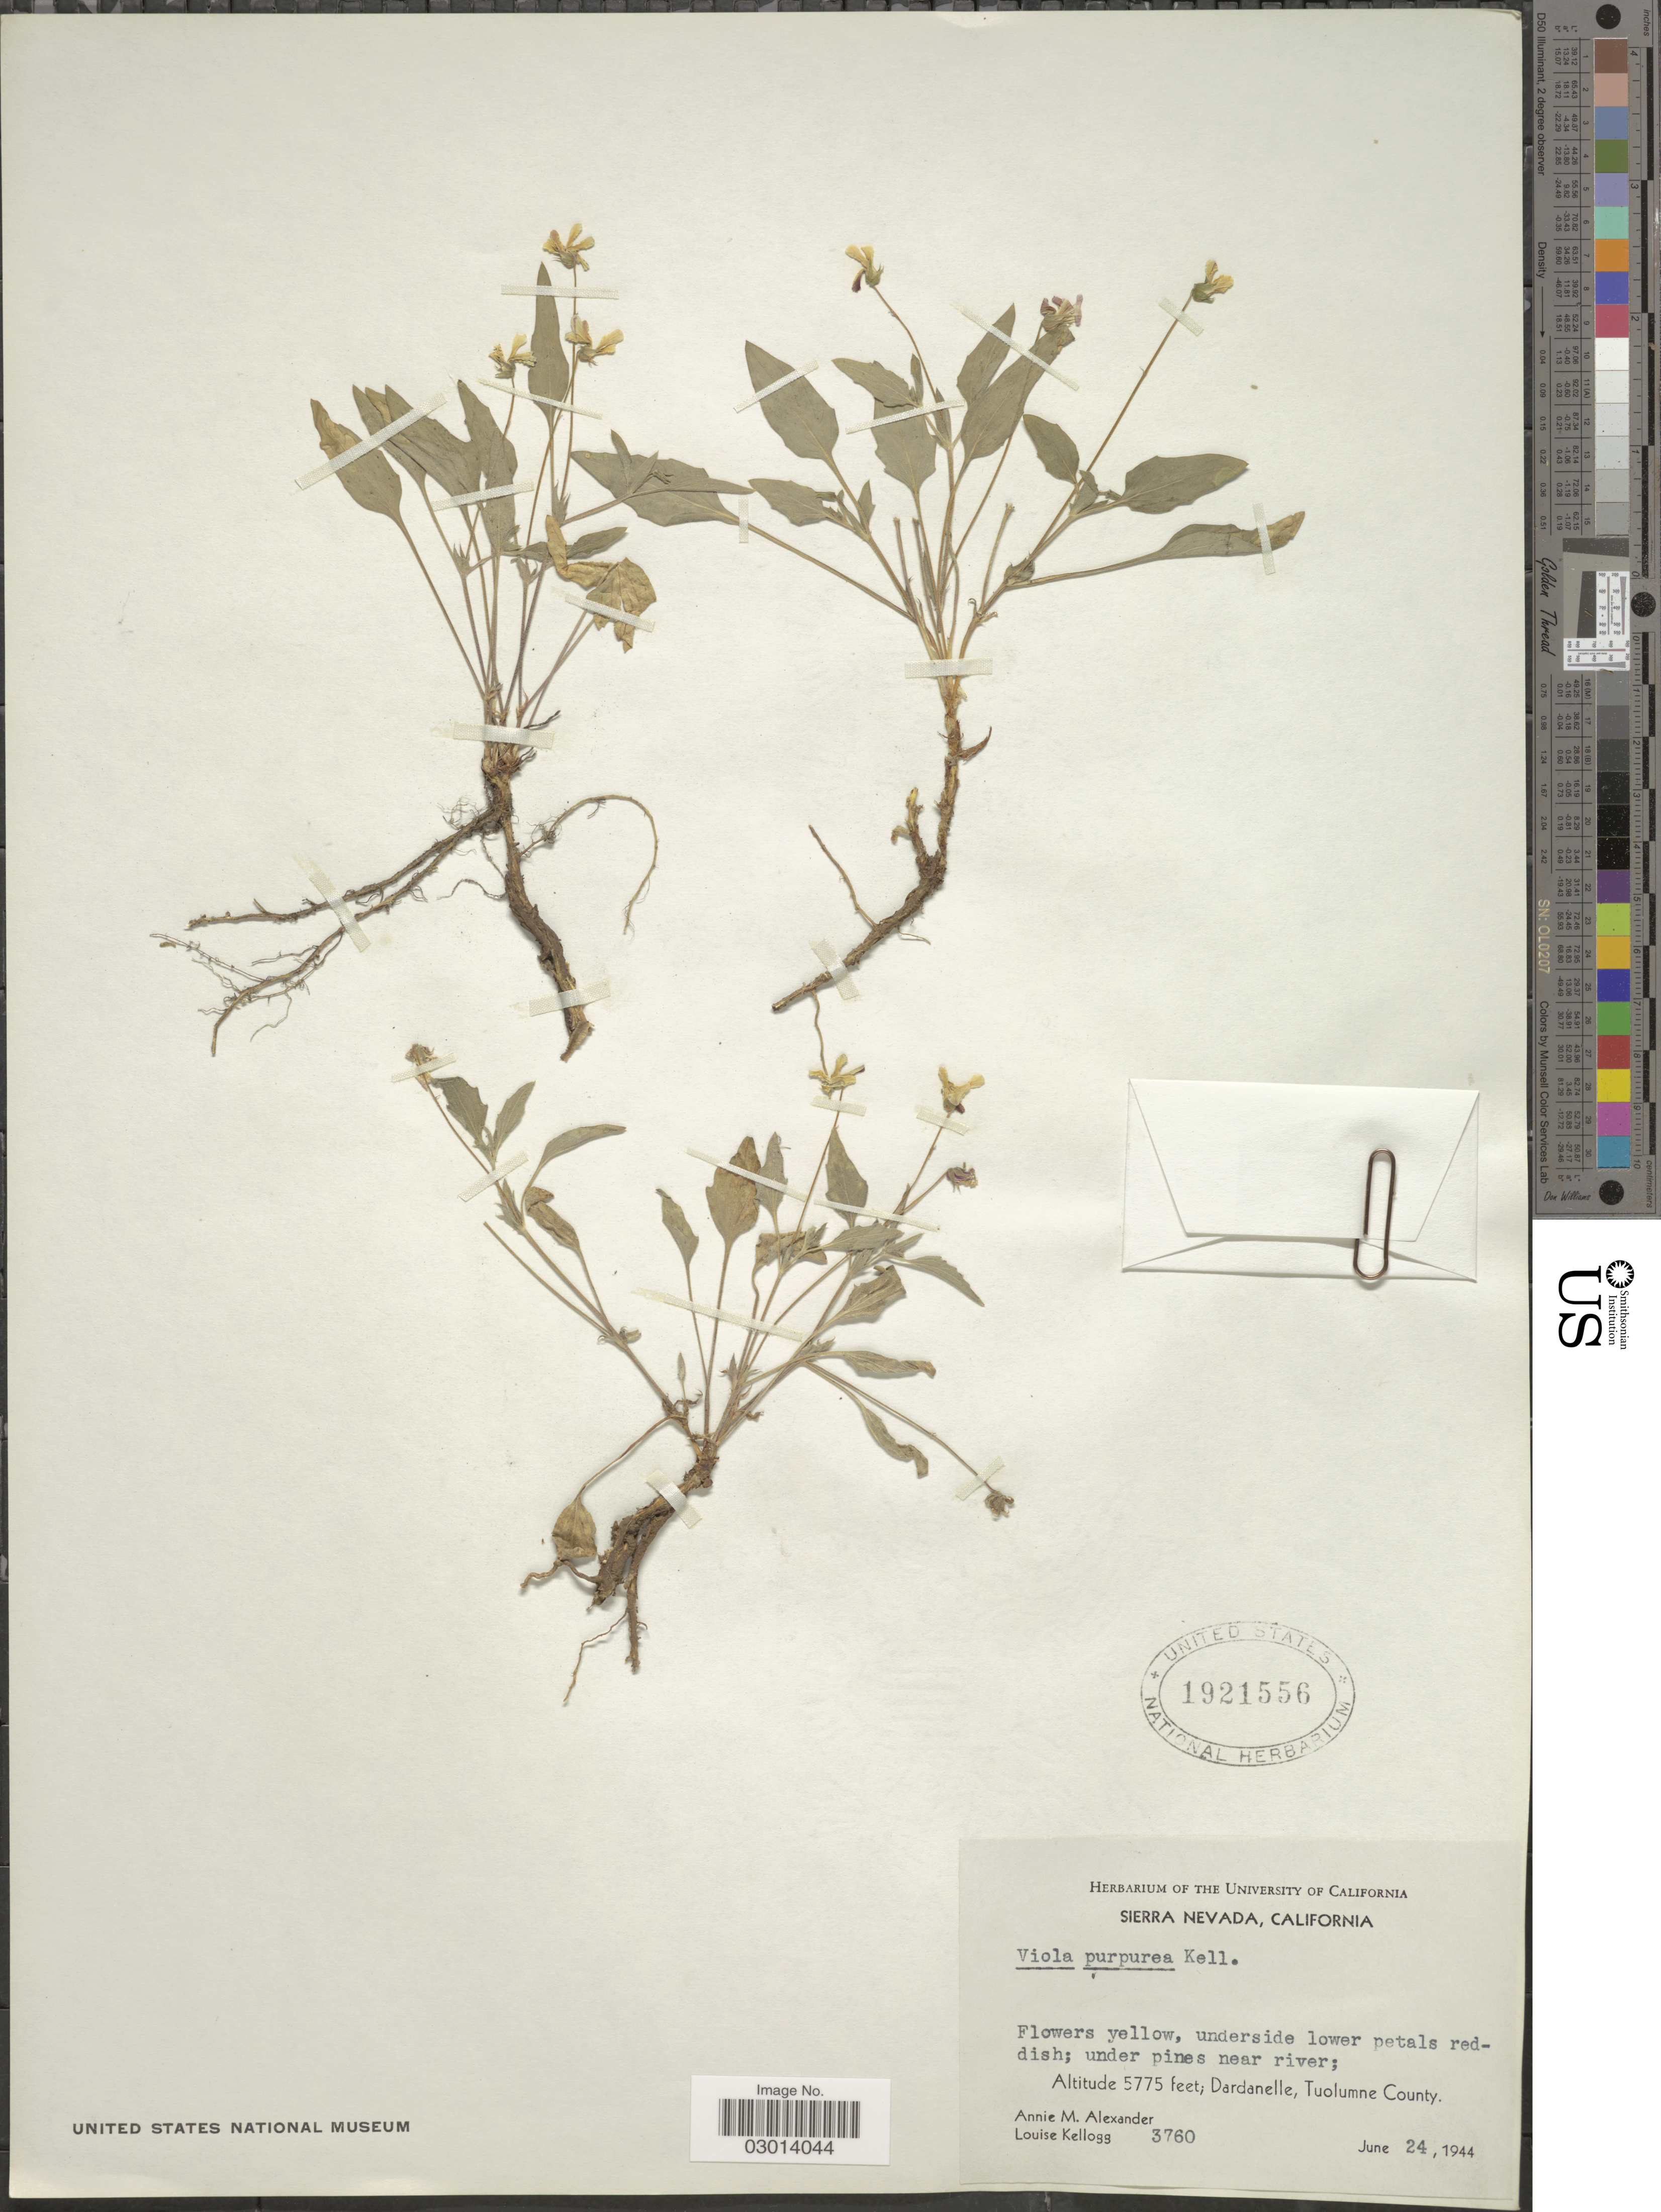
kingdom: Plantae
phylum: Tracheophyta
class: Magnoliopsida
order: Malpighiales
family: Violaceae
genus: Viola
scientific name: Viola purpurea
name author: Kellogg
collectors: A. M. Alexander & L. Kellogg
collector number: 3760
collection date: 1944-06-24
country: United States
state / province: California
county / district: Tuolumne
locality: Sierra Nevada. Dardanelle, Tuolumne County.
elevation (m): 1760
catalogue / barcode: US 1921556